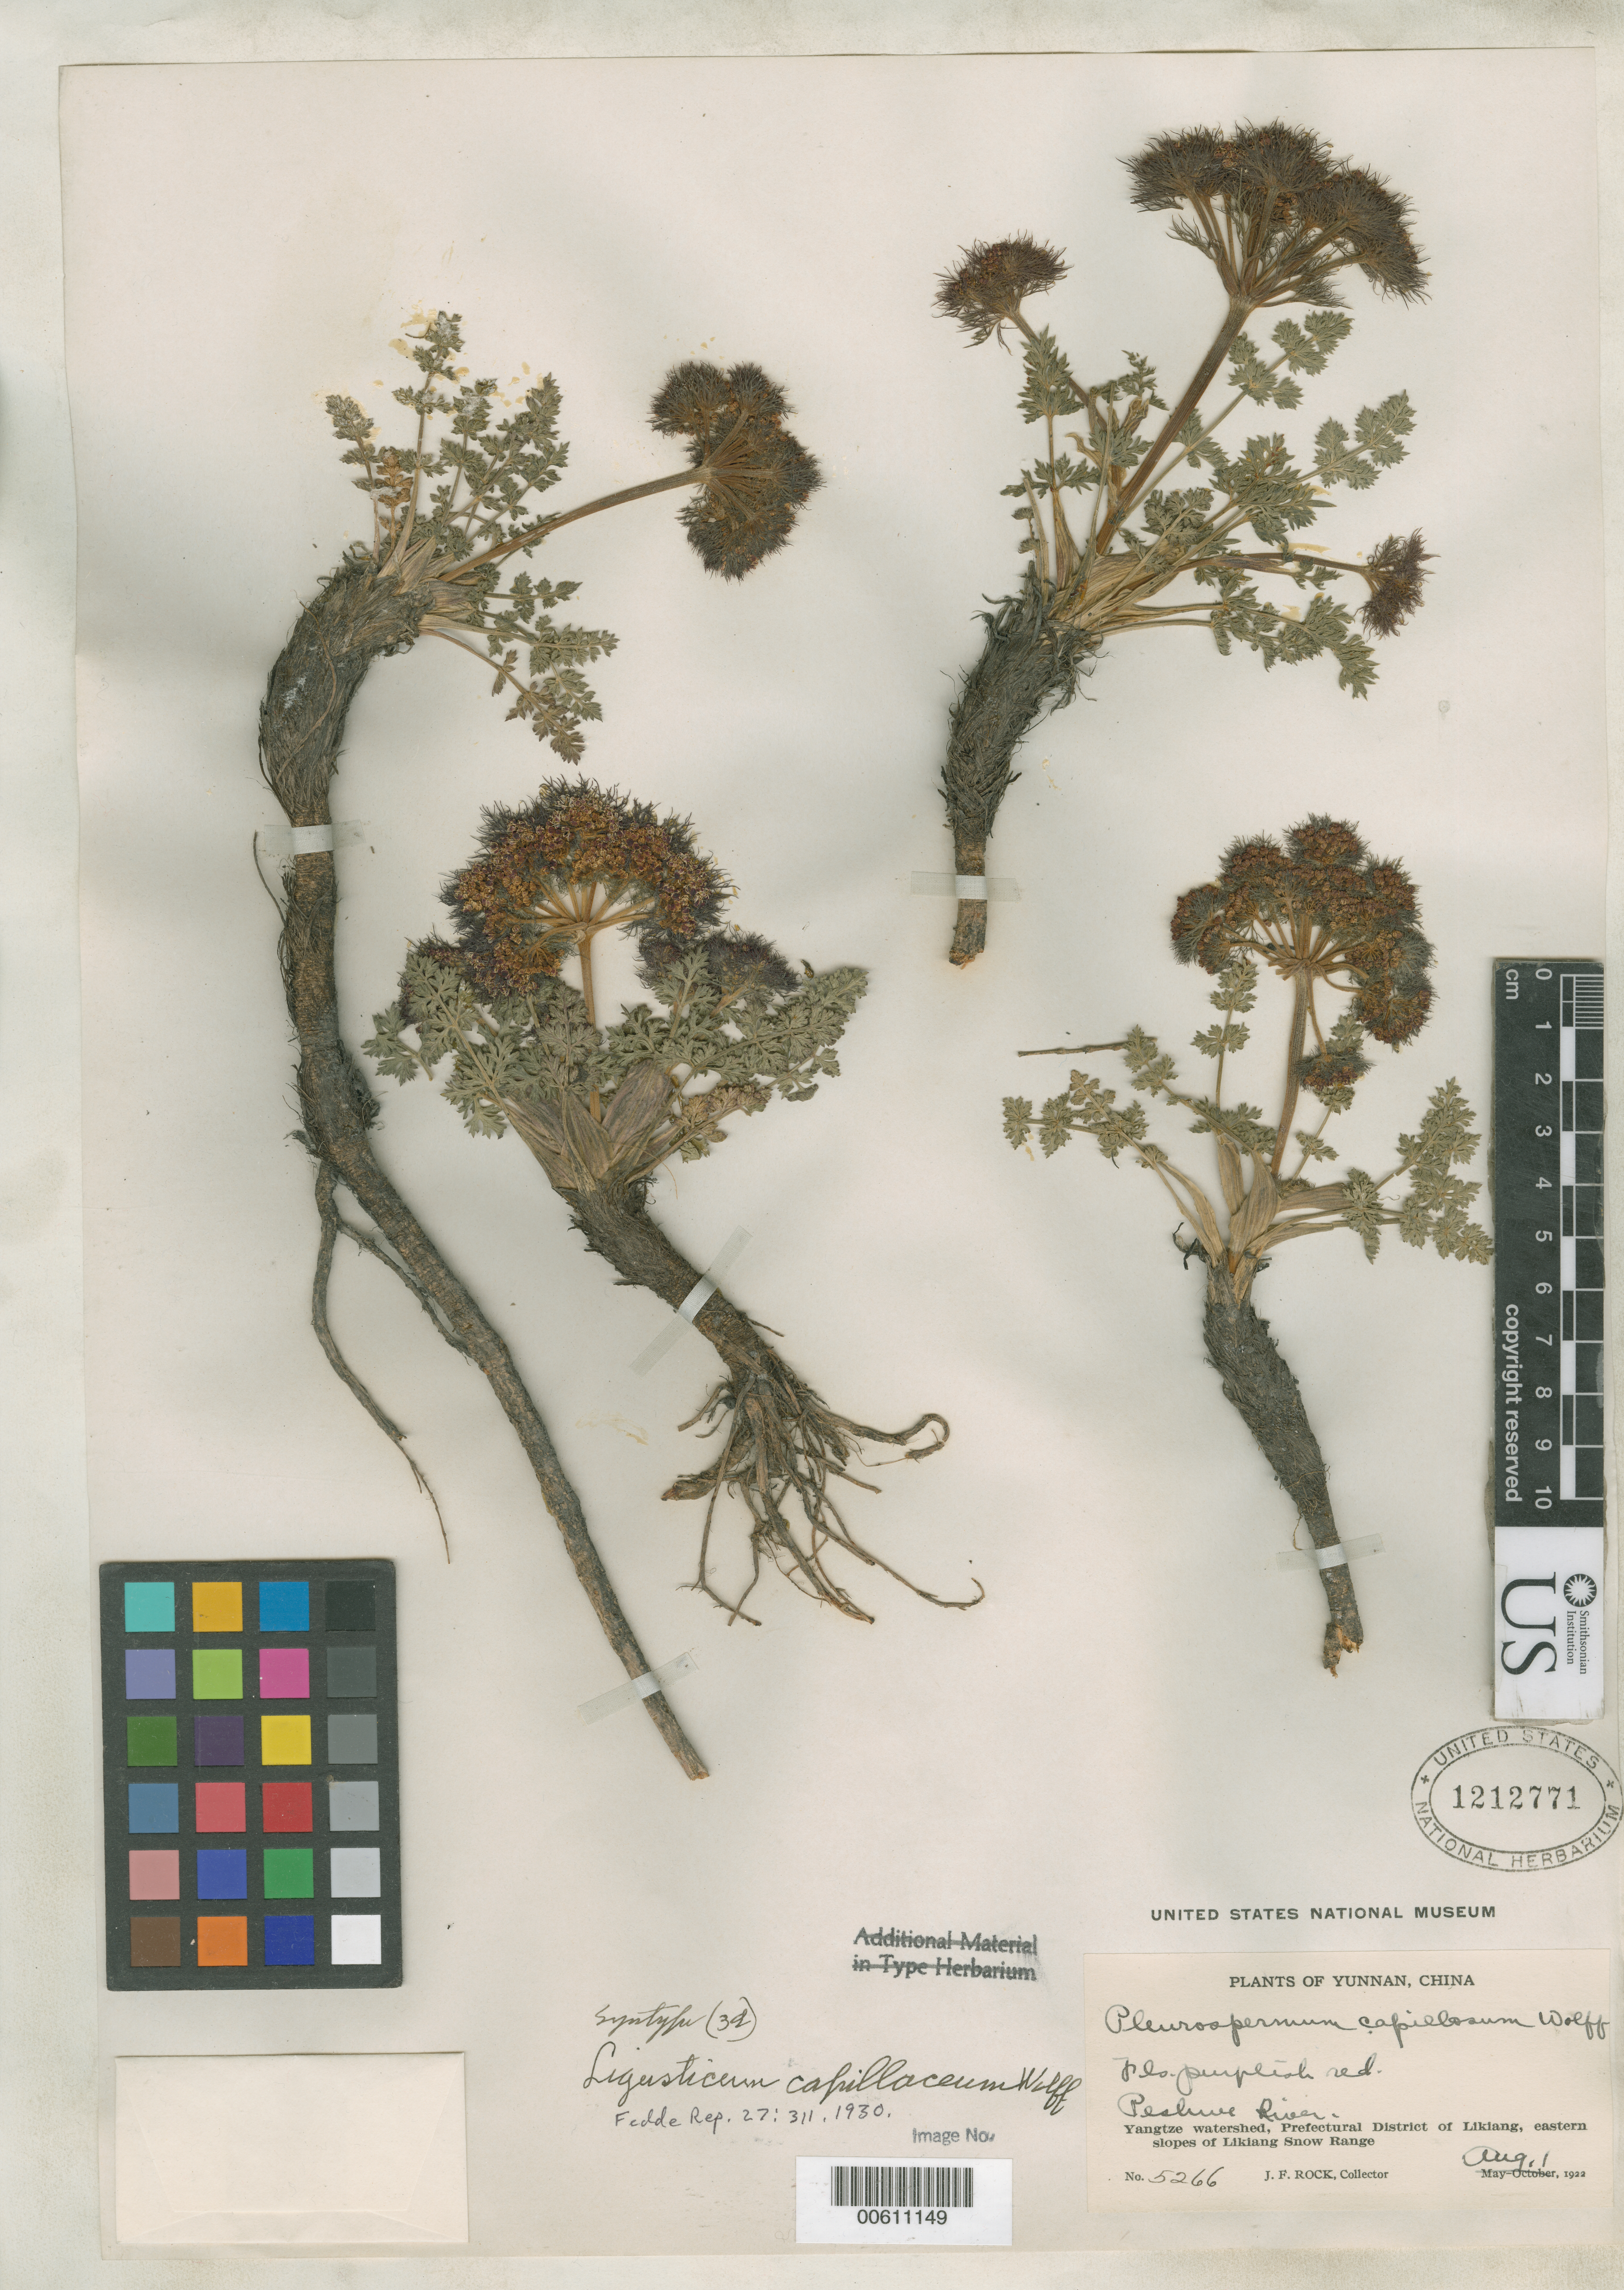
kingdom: Plantae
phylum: Tracheophyta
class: Magnoliopsida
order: Apiales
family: Apiaceae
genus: Ligusticum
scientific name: Ligusticum capillaceum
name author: H. Wolff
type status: Isosyntype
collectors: J. F. Rock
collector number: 5266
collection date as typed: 01 Aug 1922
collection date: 1922-08-01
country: China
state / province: Yunnan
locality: Peshue River, Yangtze watershed, Likiang.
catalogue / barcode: US 1212771